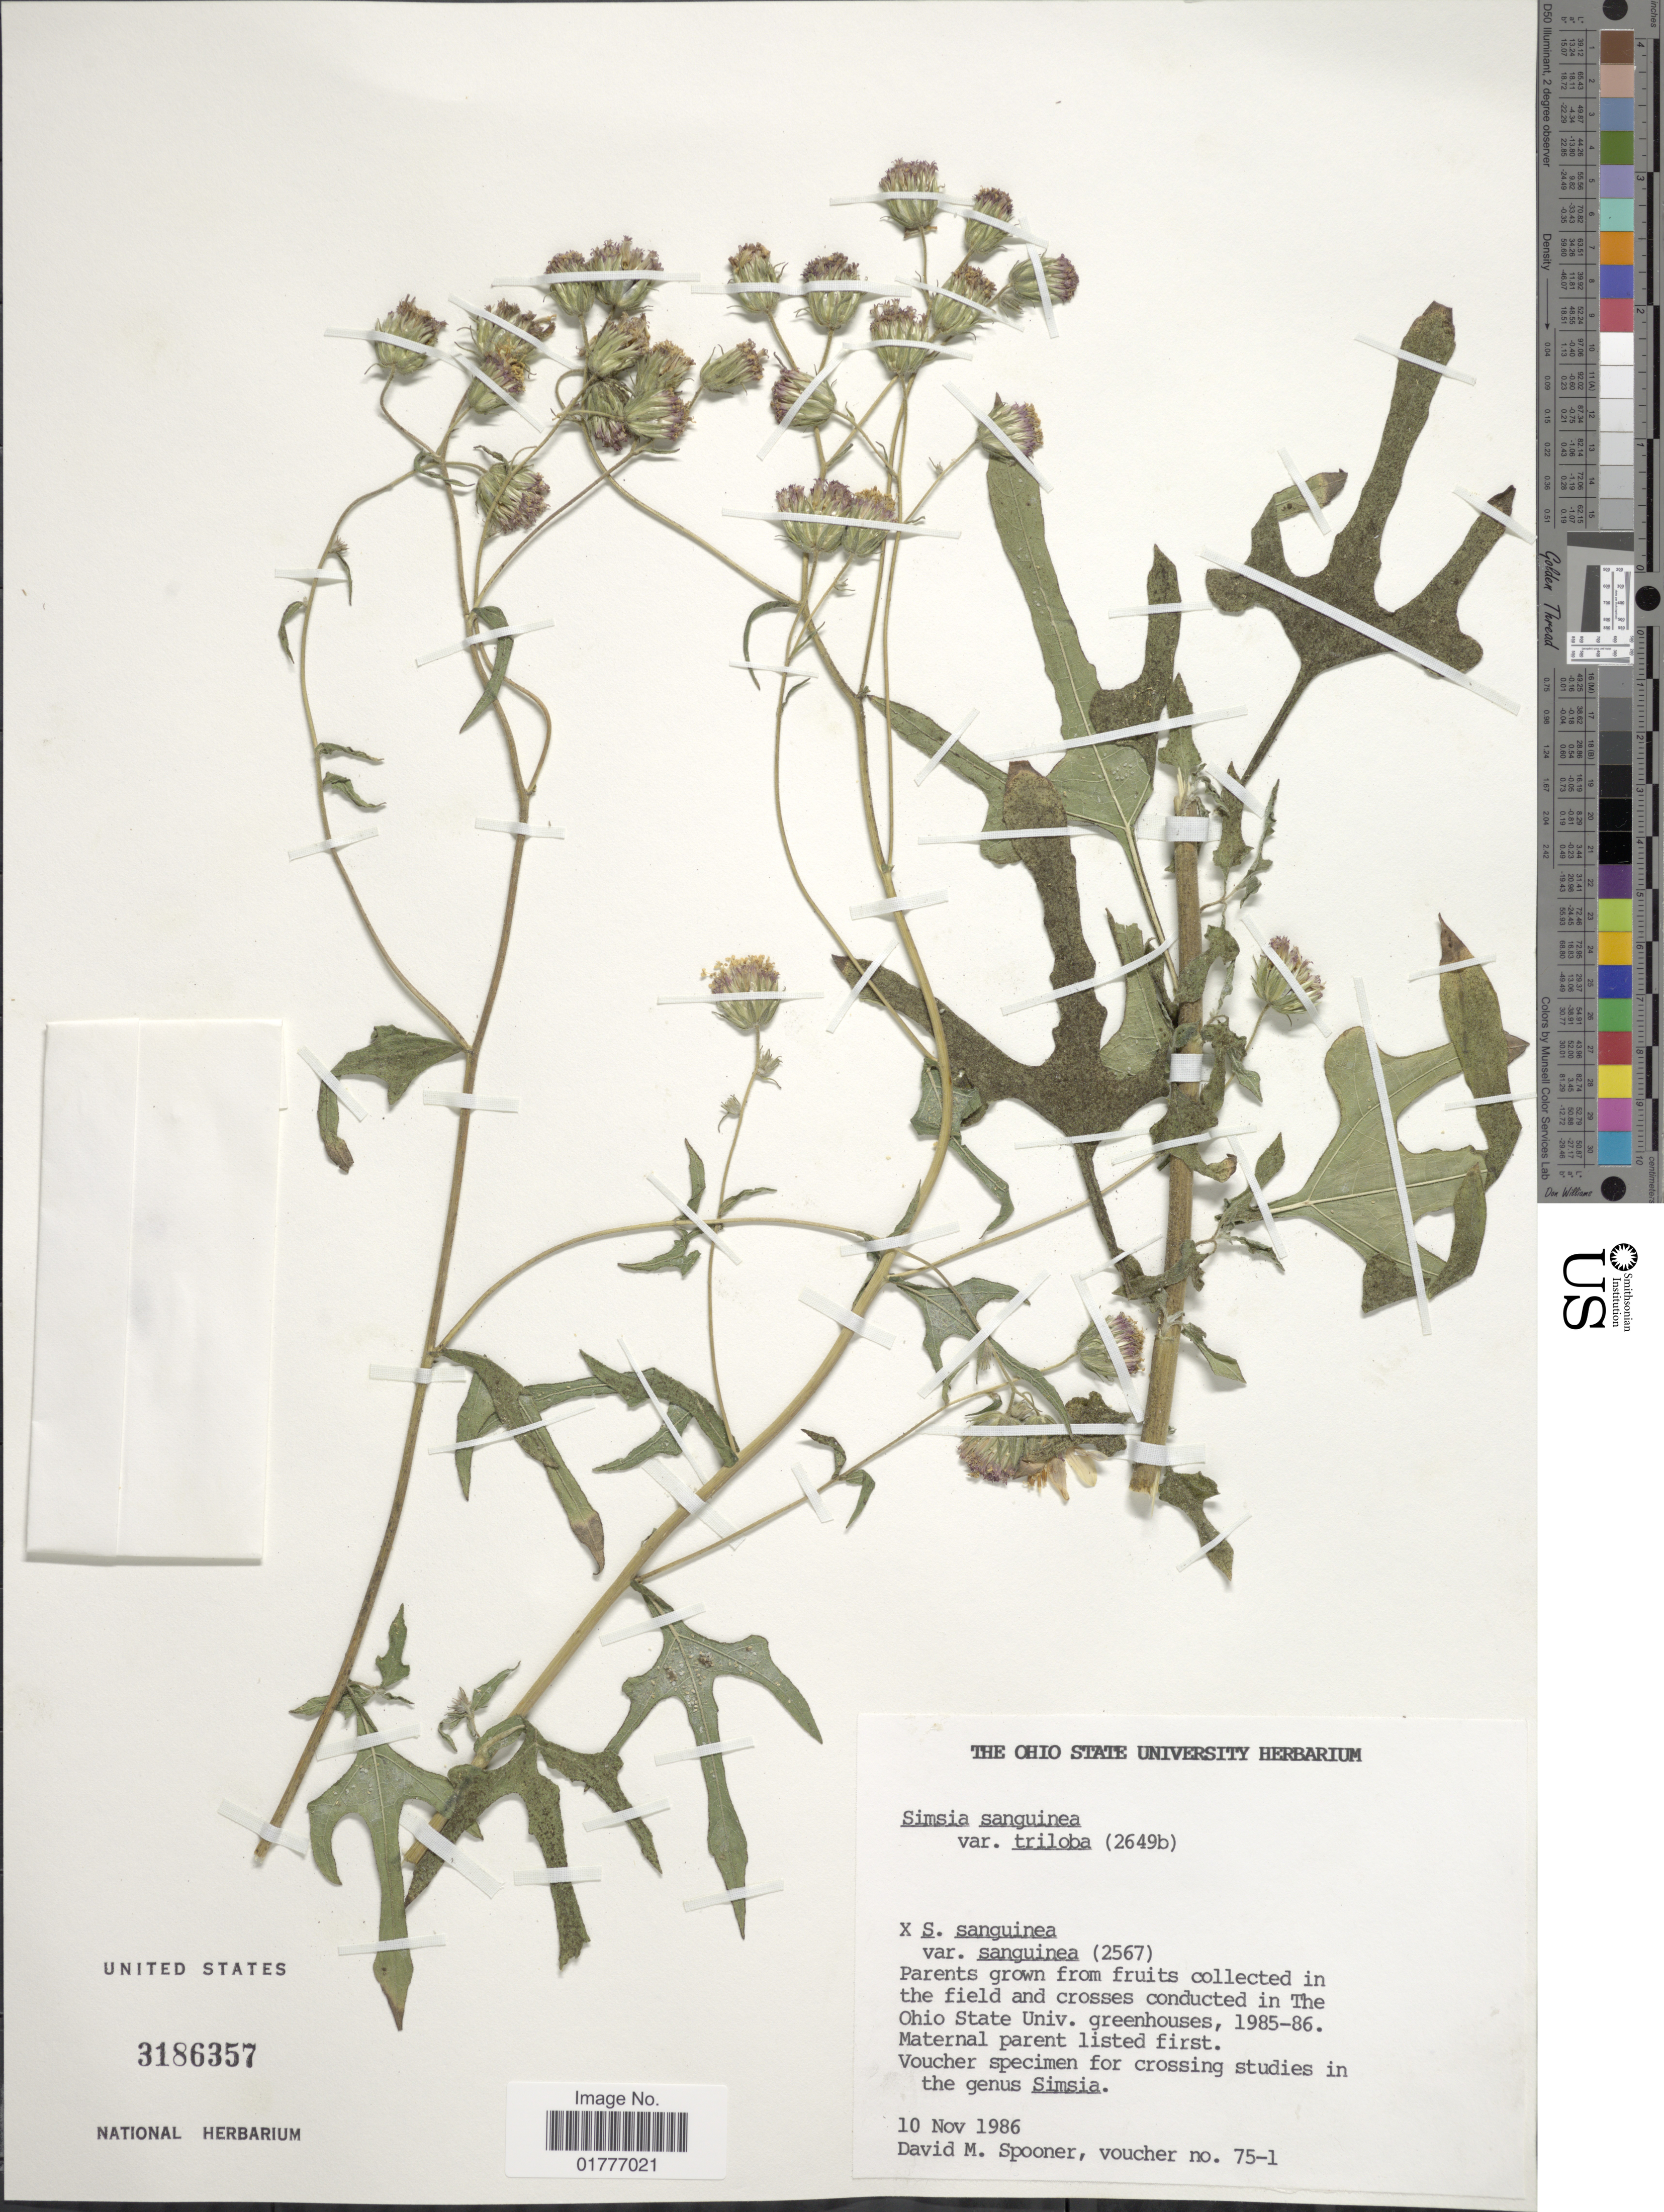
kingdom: Plantae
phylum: Tracheophyta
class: Magnoliopsida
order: Asterales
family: Asteraceae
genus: Simsia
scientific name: Simsia sanguinea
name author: A. Gray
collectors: D. Spooner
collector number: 75-1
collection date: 1986-11-10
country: United States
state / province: Ohio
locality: In the field and crosses conducted in The Ohio State Univ. greenhouses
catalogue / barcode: US 3186357